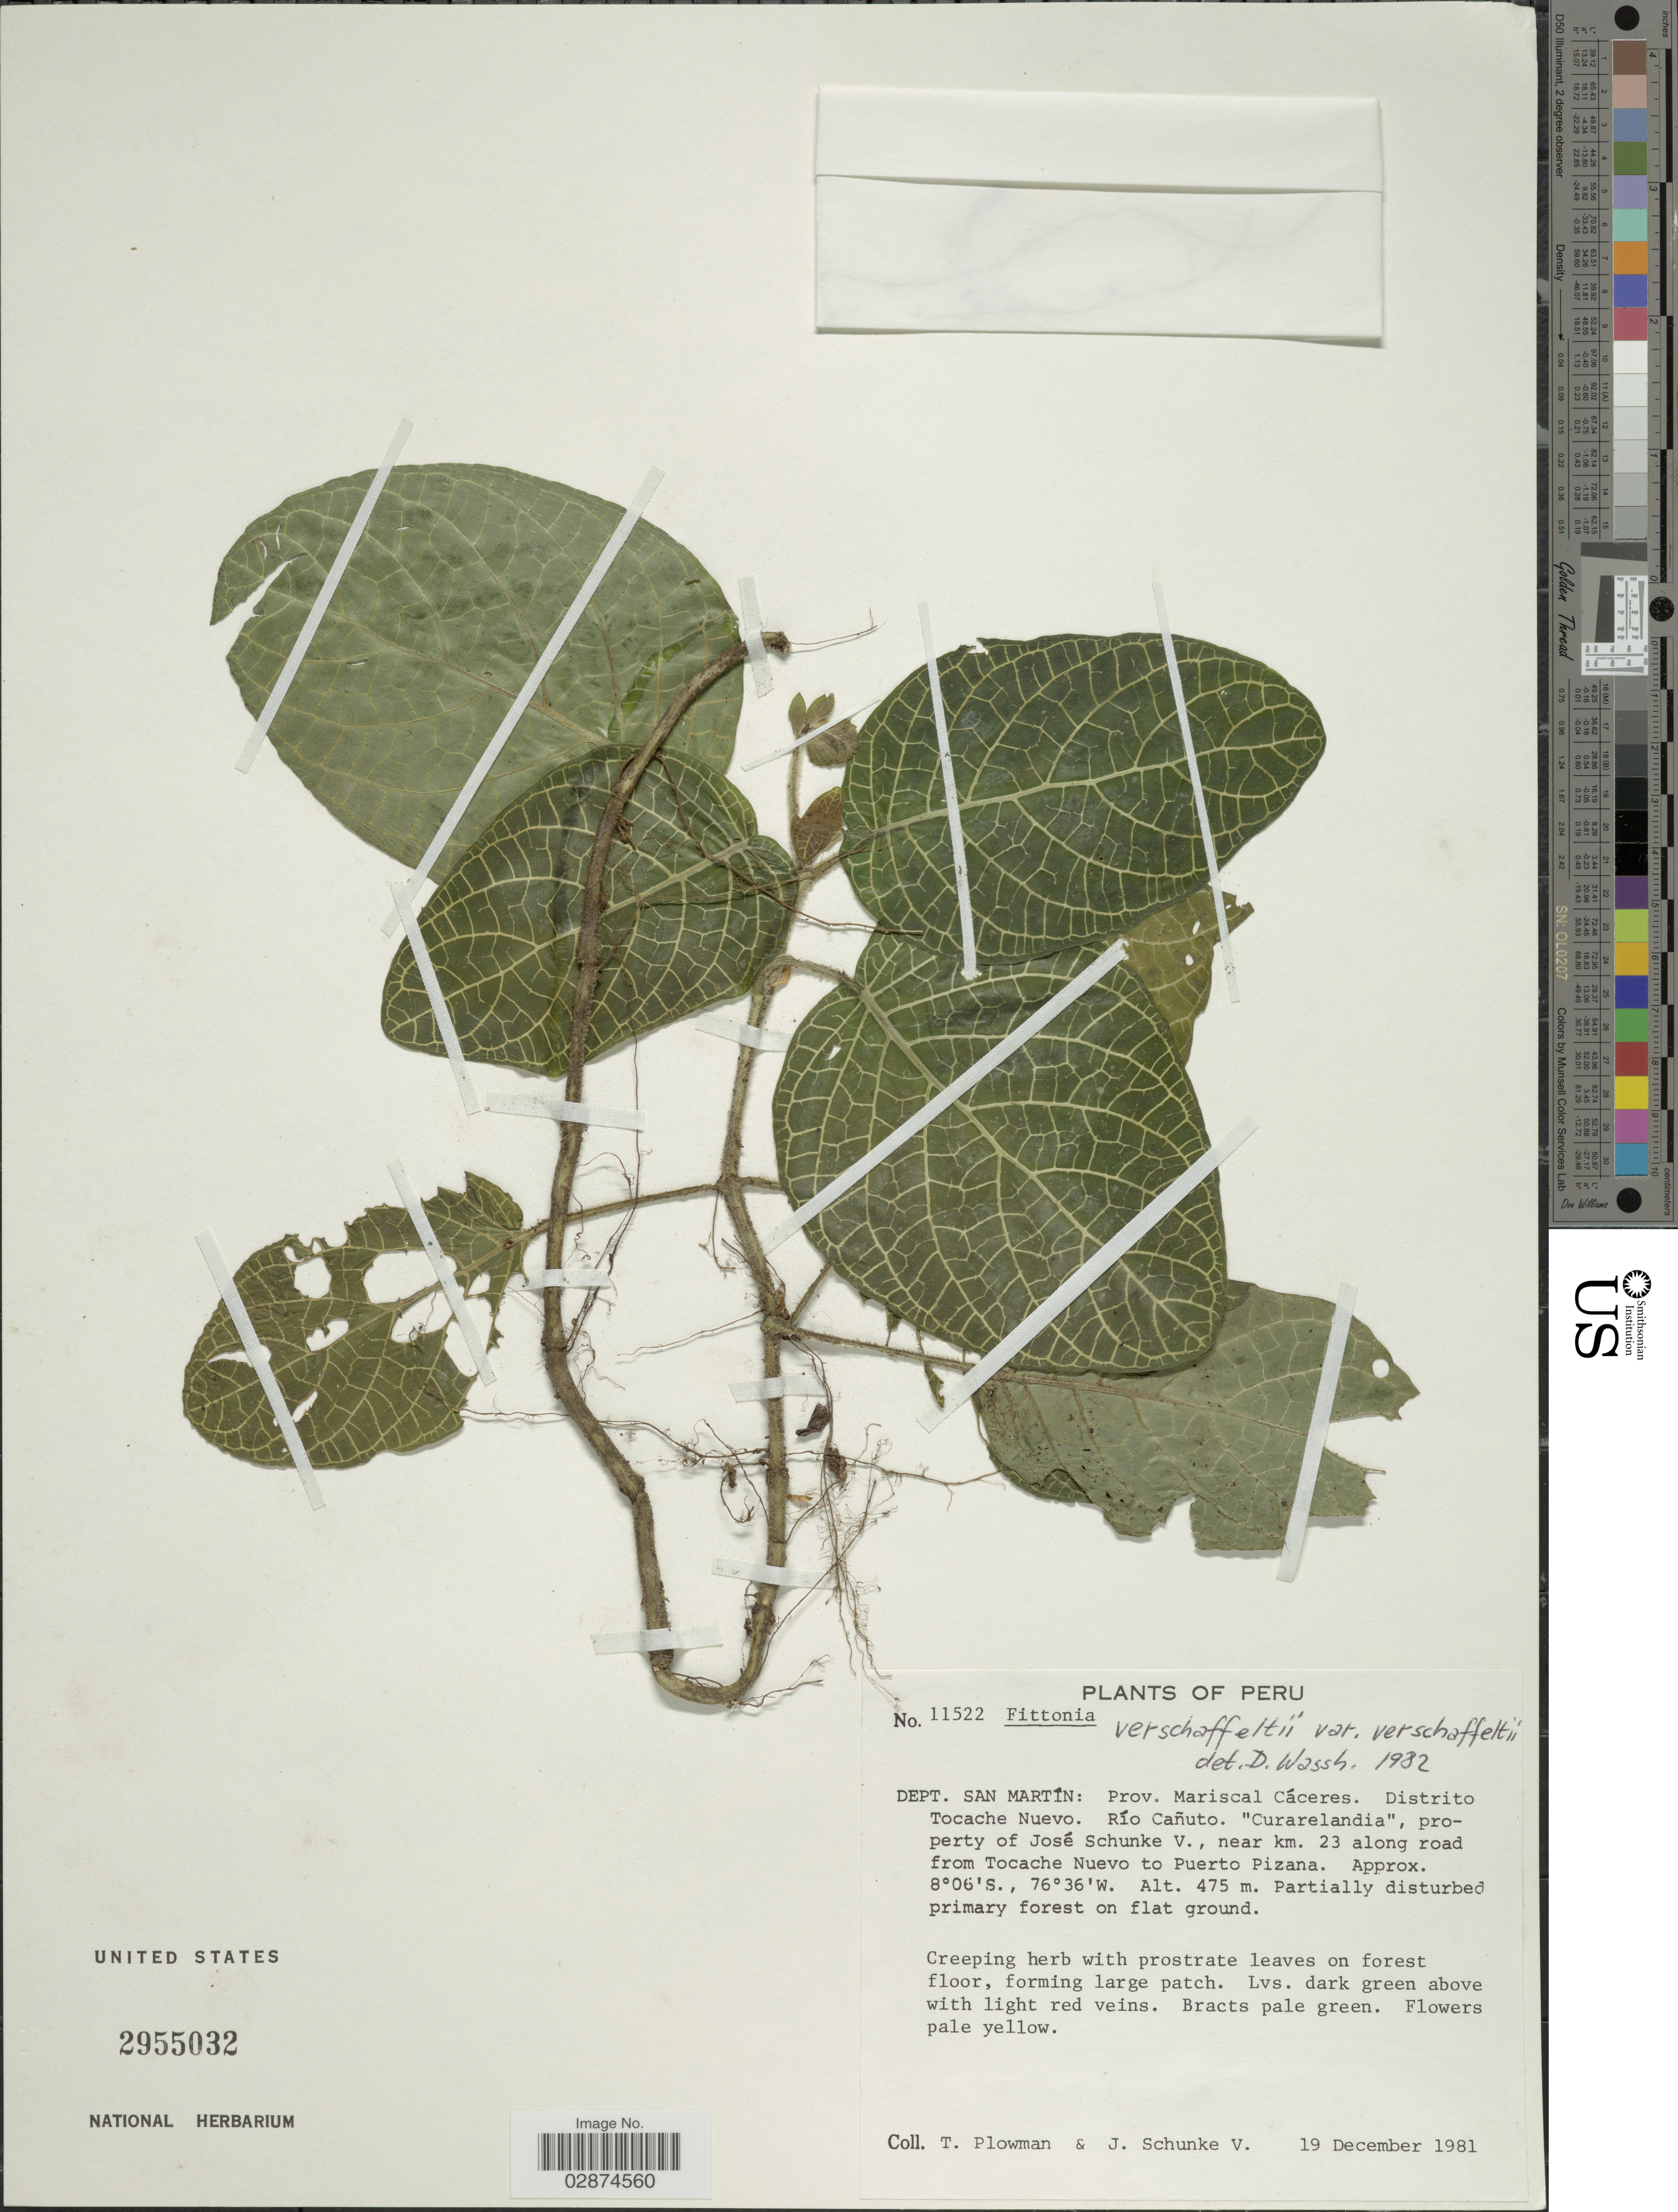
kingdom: Plantae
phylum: Tracheophyta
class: Magnoliopsida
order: Lamiales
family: Acanthaceae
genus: Fittonia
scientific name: Fittonia albivenis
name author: (Lindl. ex Veitch) Brummitt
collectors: T. Plowman & J. Schunke Vigo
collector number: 11522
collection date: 1981-12-19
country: Peru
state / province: San Martín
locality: Dept. San Martín: Prov. Mariscal Cáceres. Distrito Tocache Nuevo. Río Cañuto. "Curarelandia", property of José Schunke V., near km. 23 along road from Tocache Nuevo to Puerto Pizana.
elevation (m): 475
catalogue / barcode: US 2955032